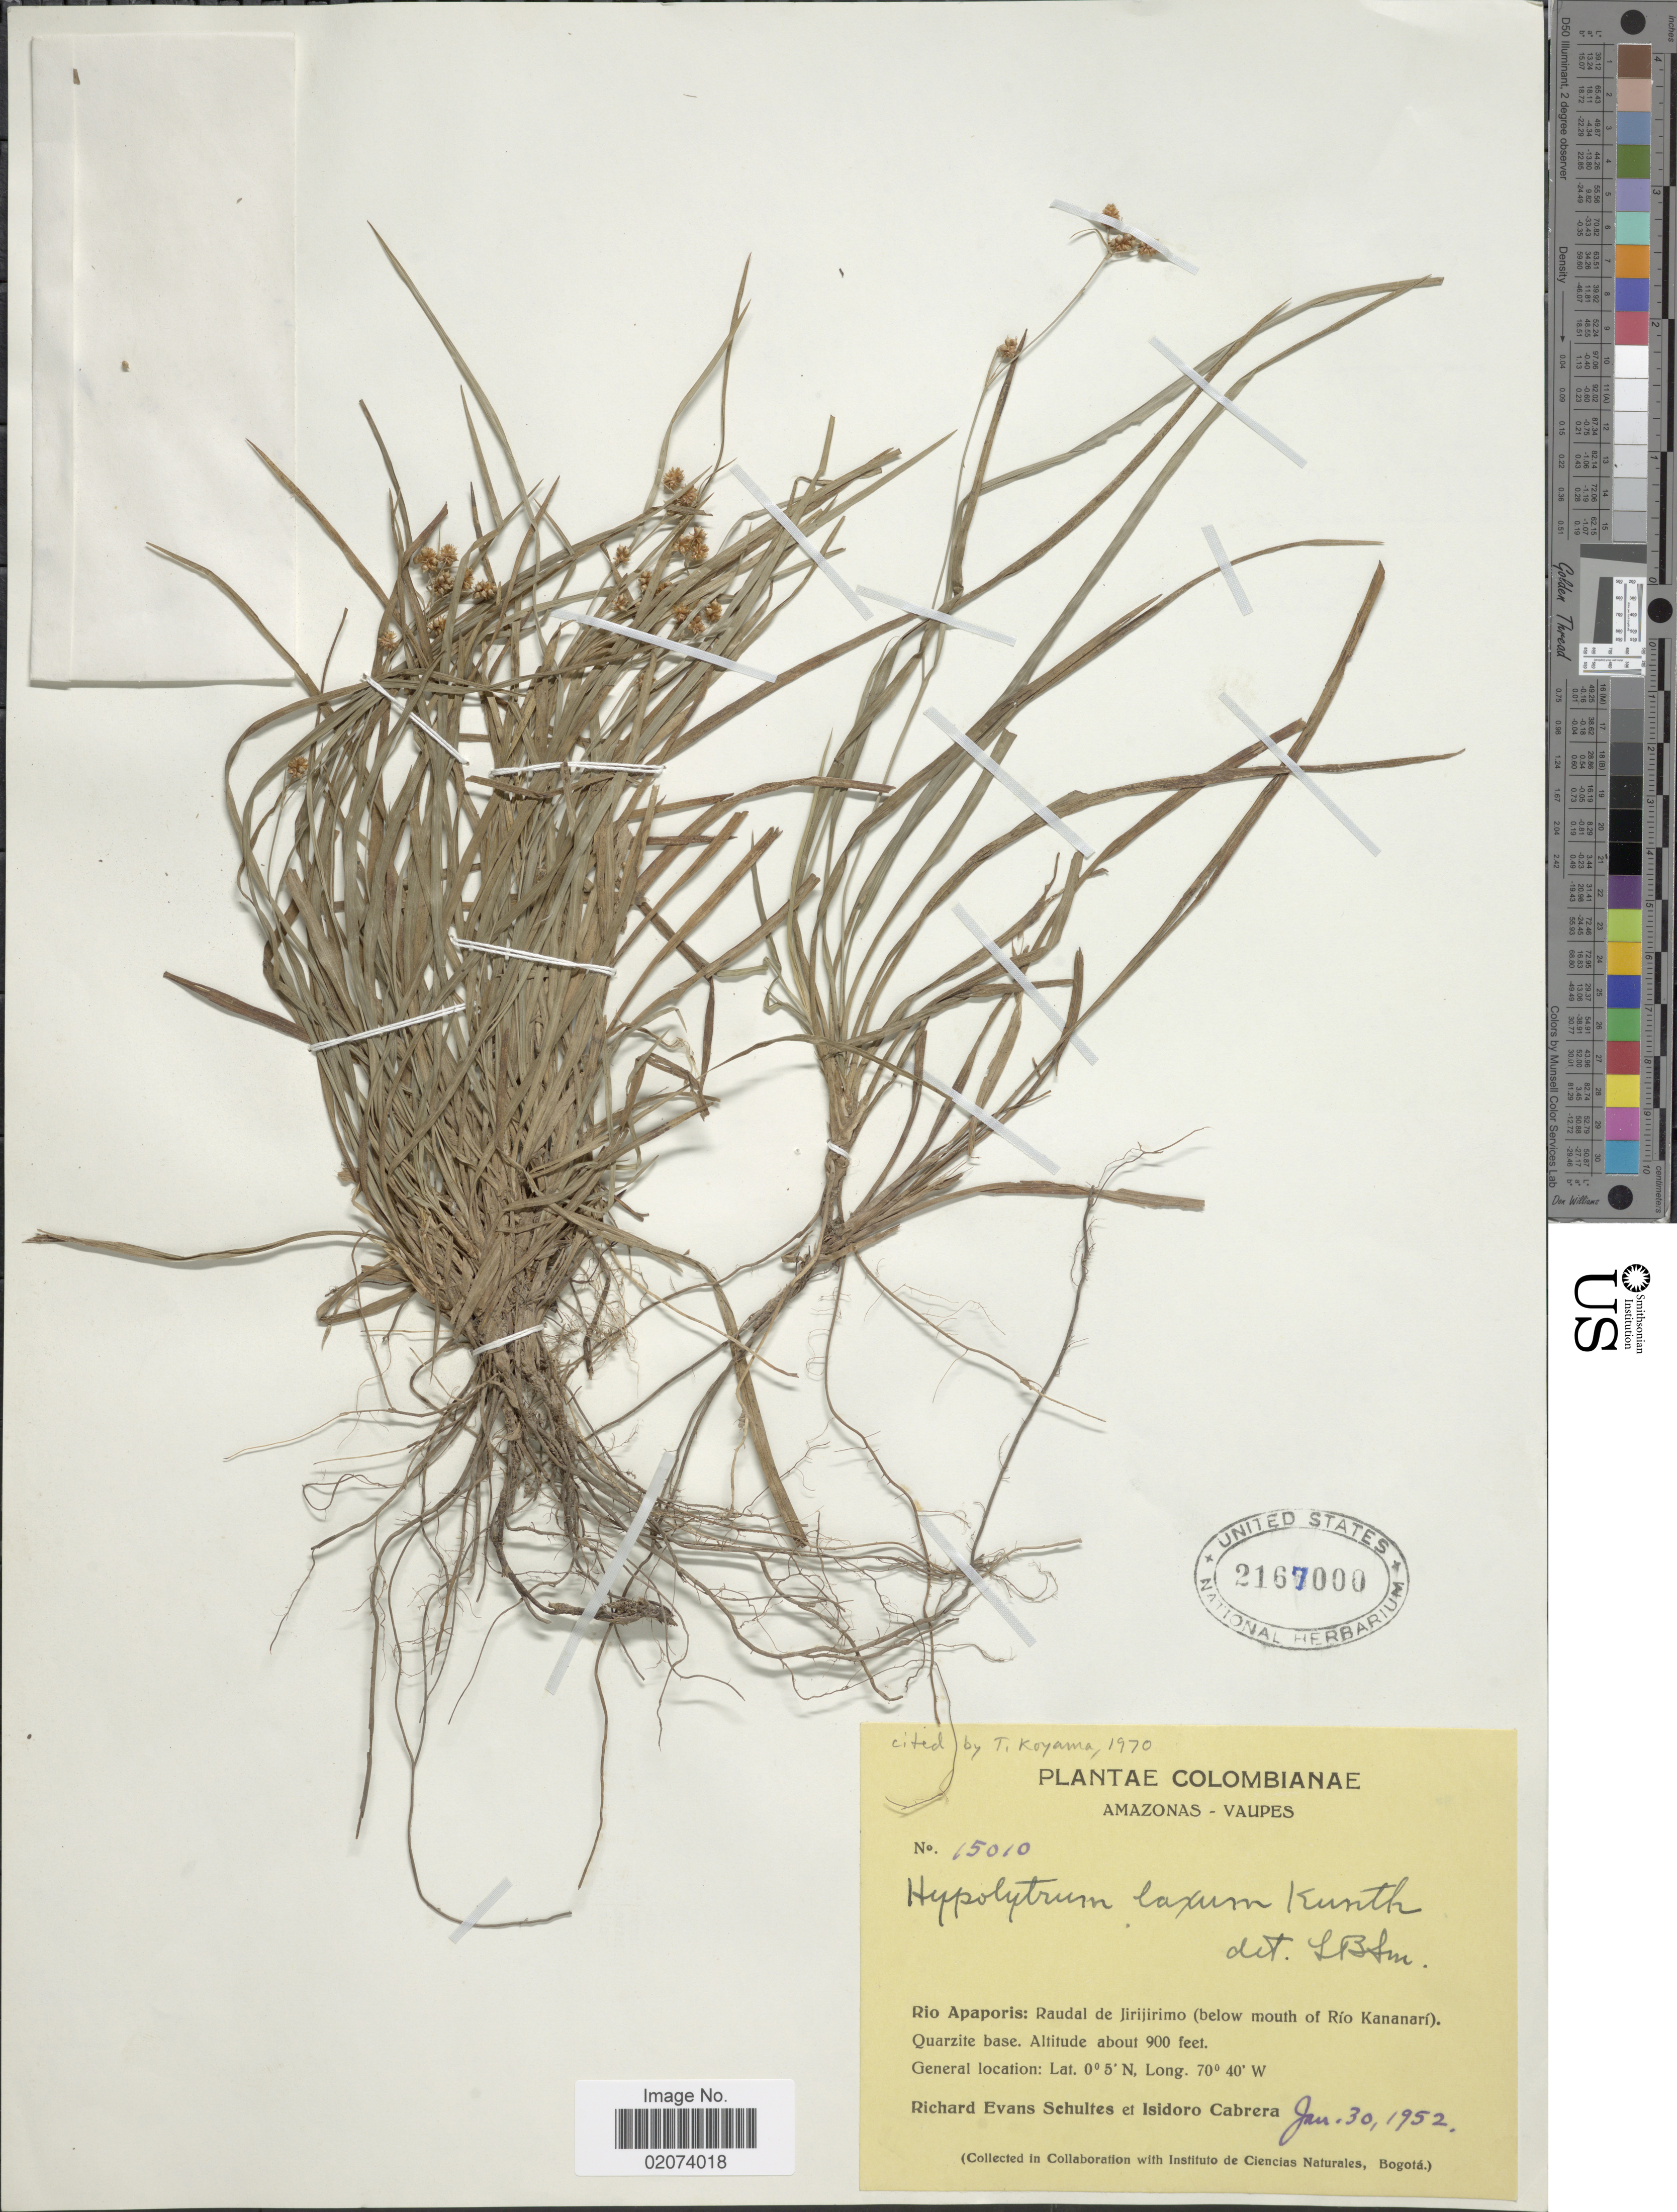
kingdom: Plantae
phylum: Tracheophyta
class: Liliopsida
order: Poales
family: Cyperaceae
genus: Hypolytrum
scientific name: Hypolytrum laxum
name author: Kunth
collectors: R. E. Schultes & I. Cabrera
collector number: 15010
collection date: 1952-01-30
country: Colombia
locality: Amazonas-Vaupes, Rio Apaporis, Raudal de Jirijirimo (below mouth of Rio Kananari)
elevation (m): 274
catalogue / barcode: US 2167000